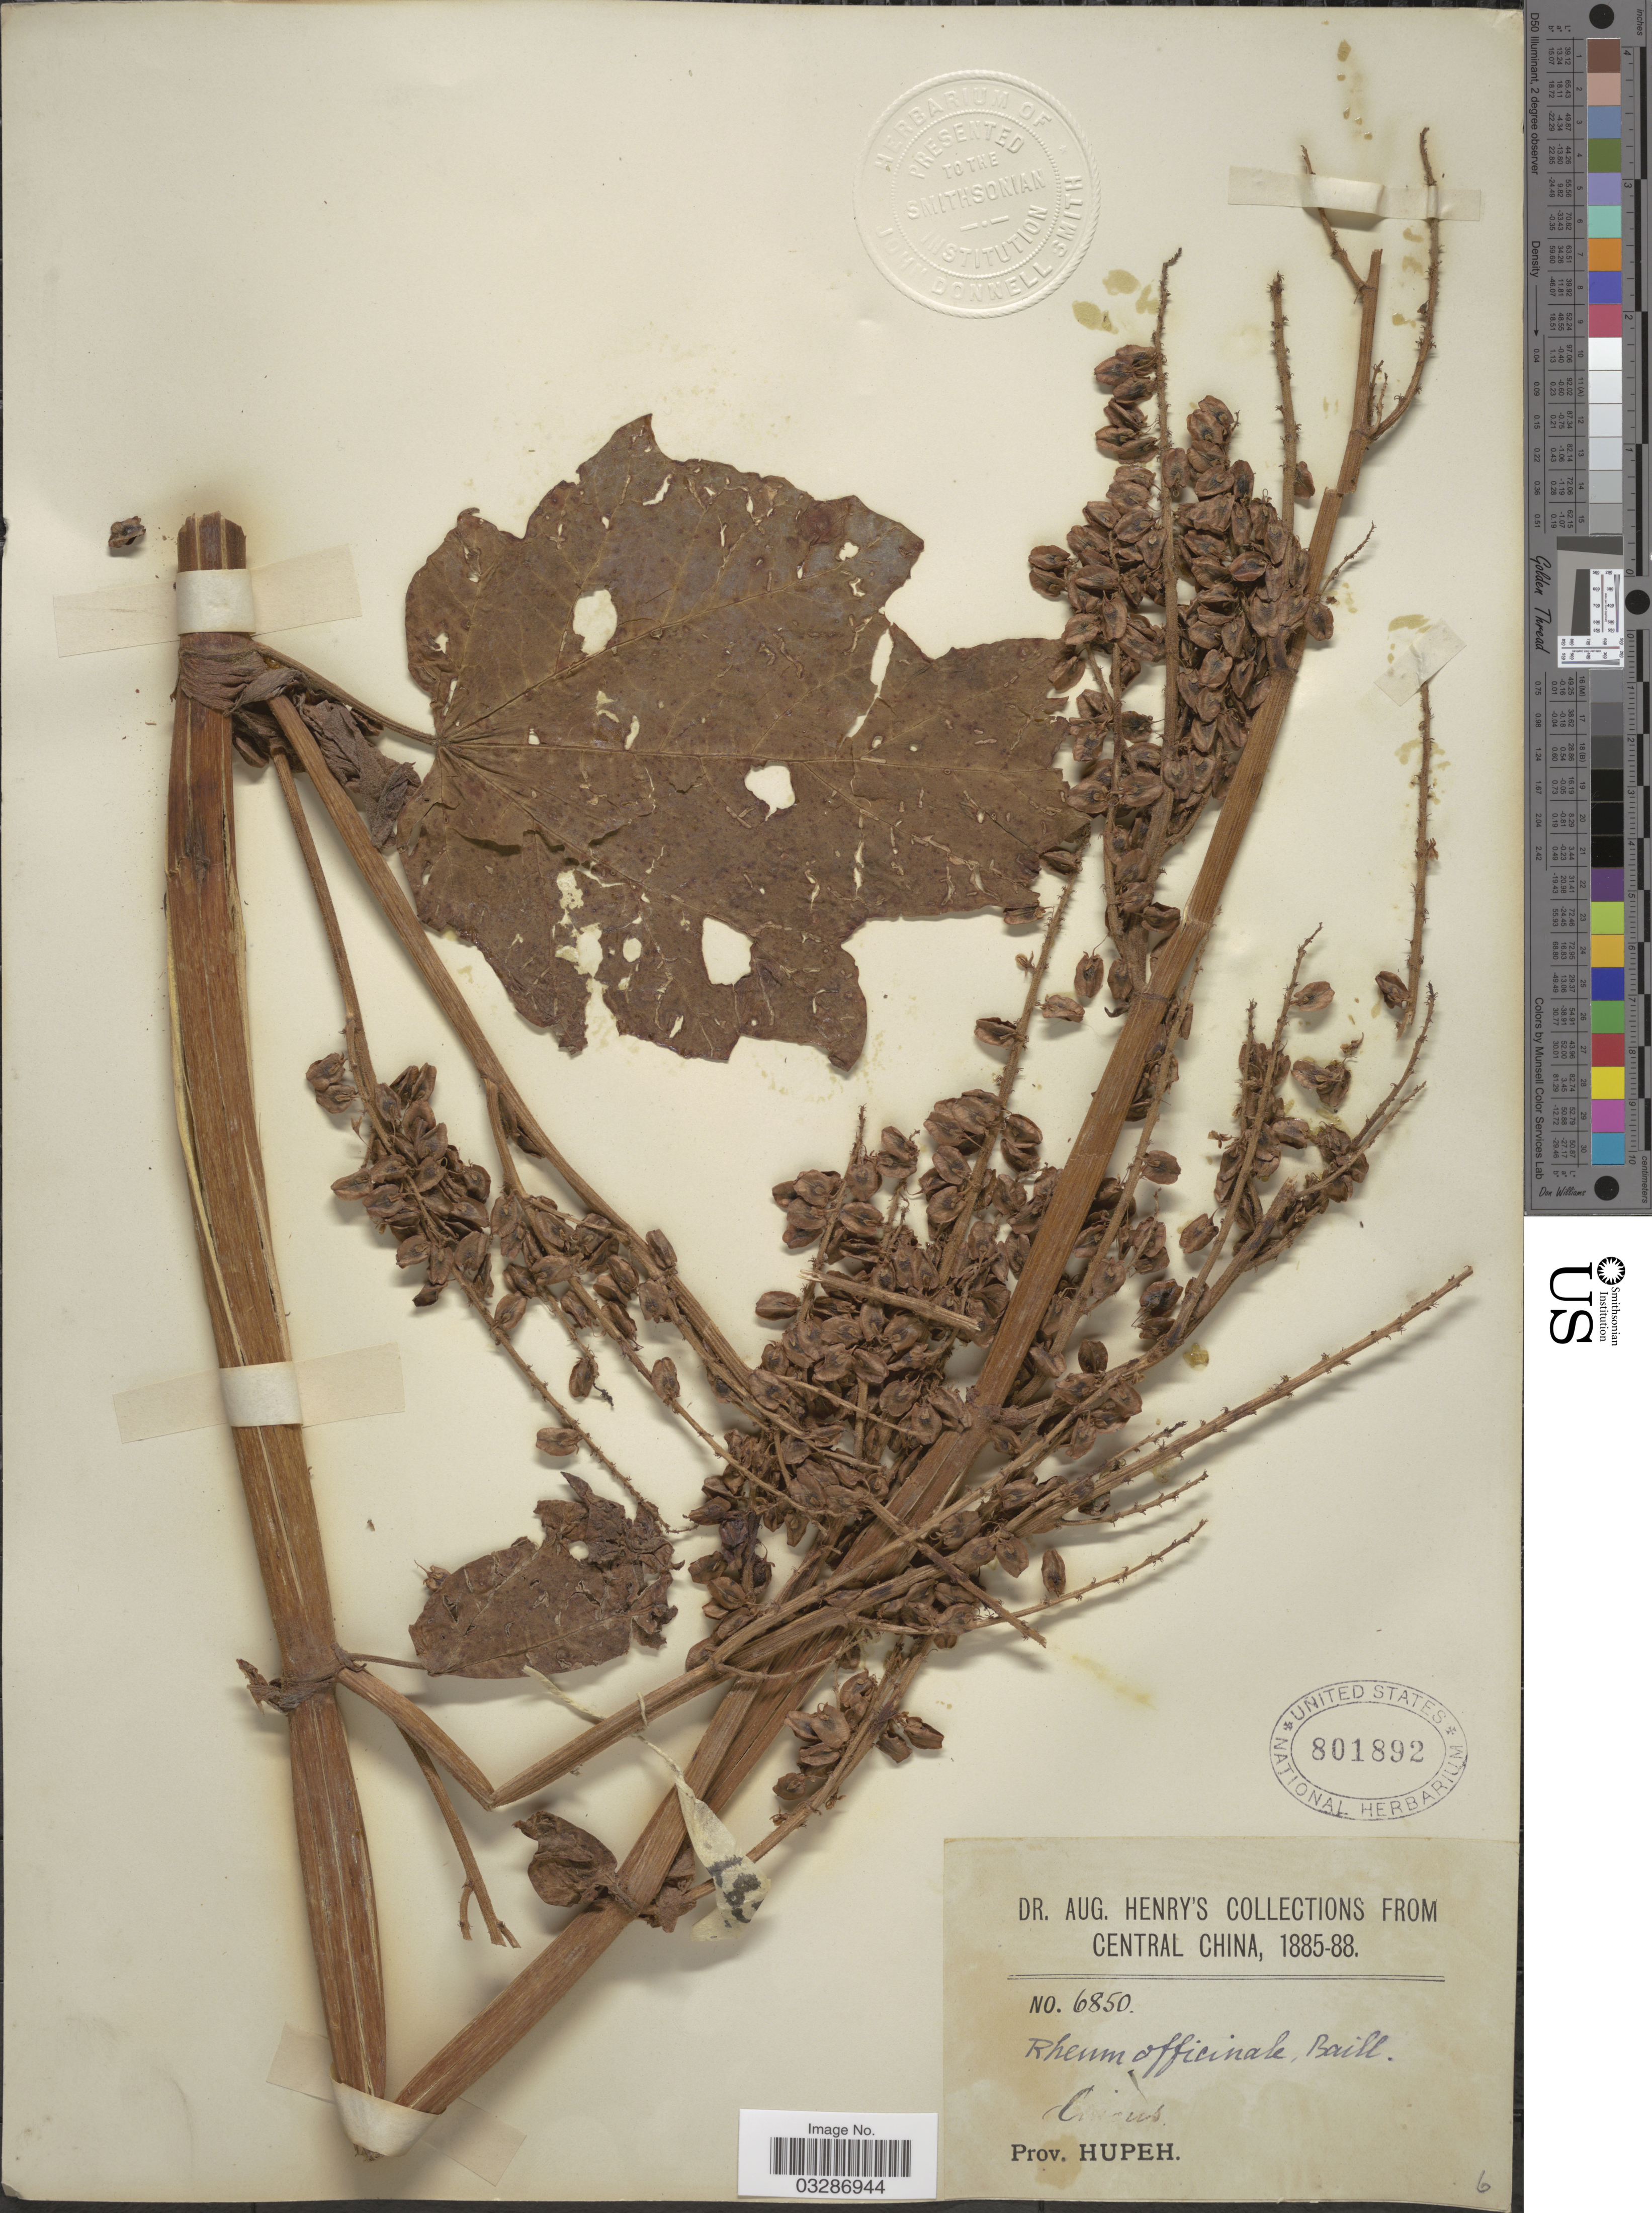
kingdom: Plantae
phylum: Tracheophyta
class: Magnoliopsida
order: Caryophyllales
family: Polygonaceae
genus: Rheum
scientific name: Rheum officinale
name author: Baill.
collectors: A. Henry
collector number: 6850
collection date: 1885/1888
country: China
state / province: Hebei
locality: Central China. Prov. Hupeh.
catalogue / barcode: US 801892